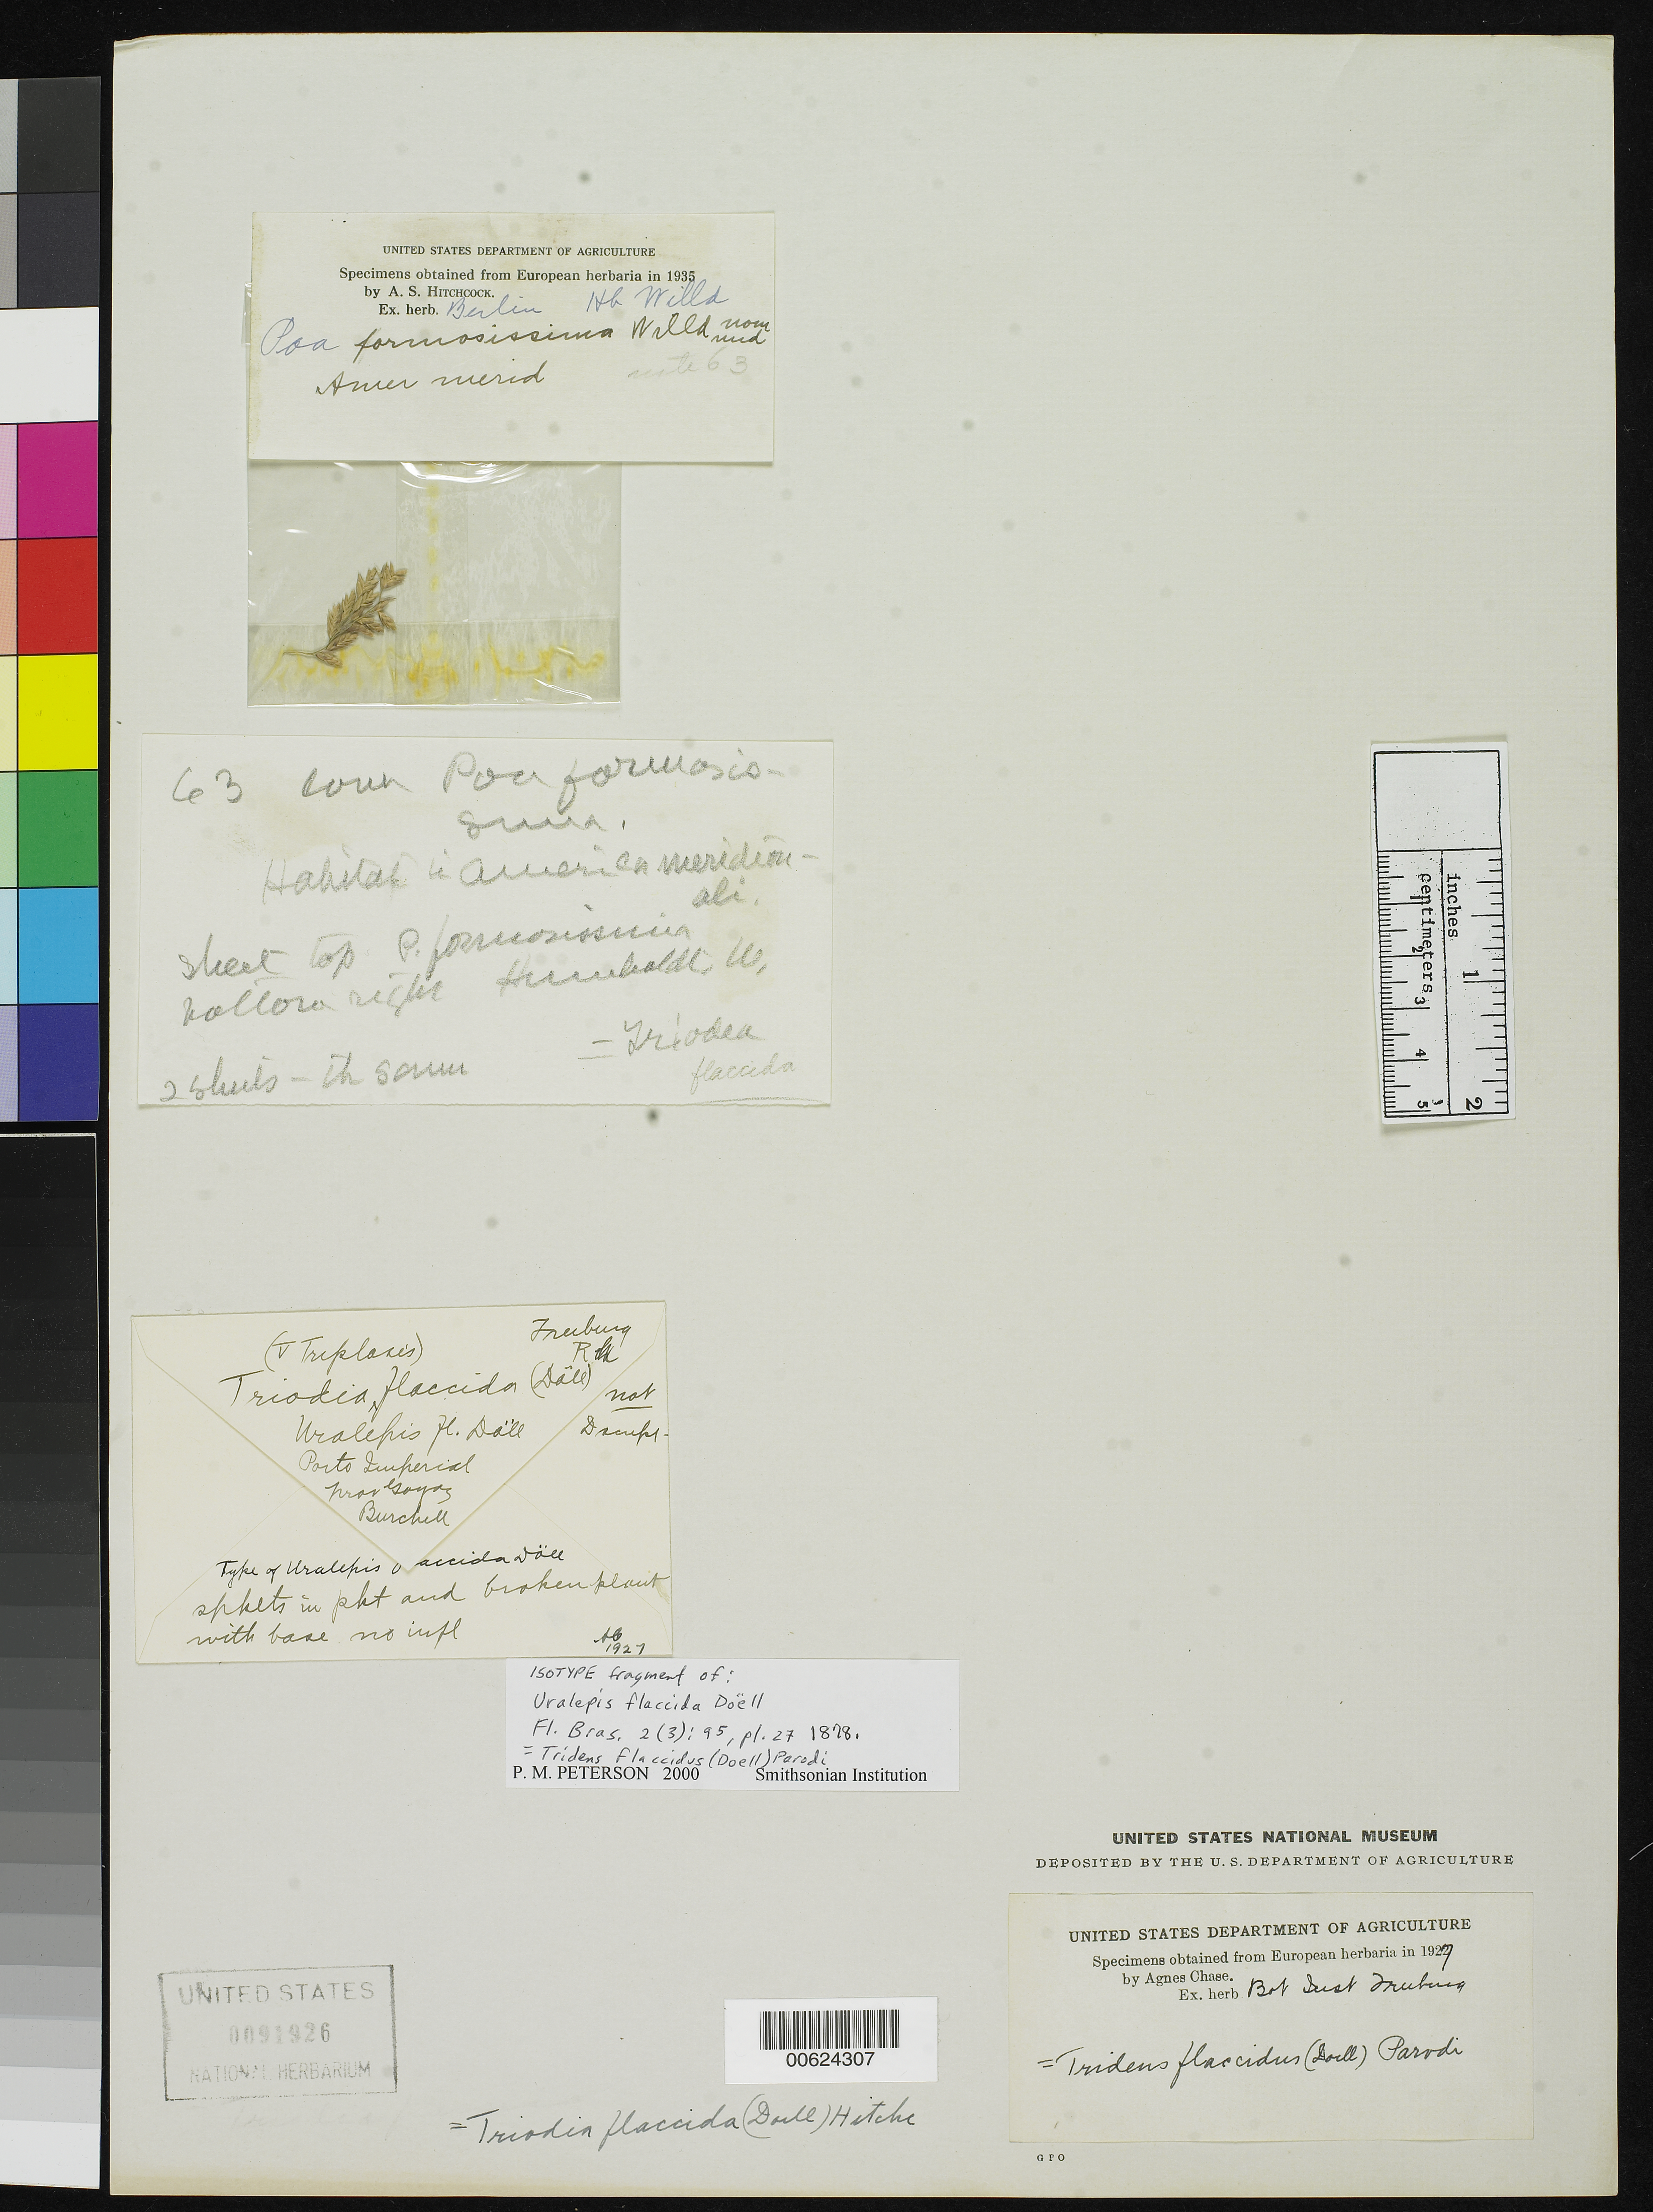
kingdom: Plantae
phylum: Tracheophyta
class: Liliopsida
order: Poales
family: Poaceae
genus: Uralepis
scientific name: Uralepis flaccida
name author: Döll in Mart.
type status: Type Fragment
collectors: W. J. Burchell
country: Brazil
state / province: Goiás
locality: Porto Imperial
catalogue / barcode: US 91926